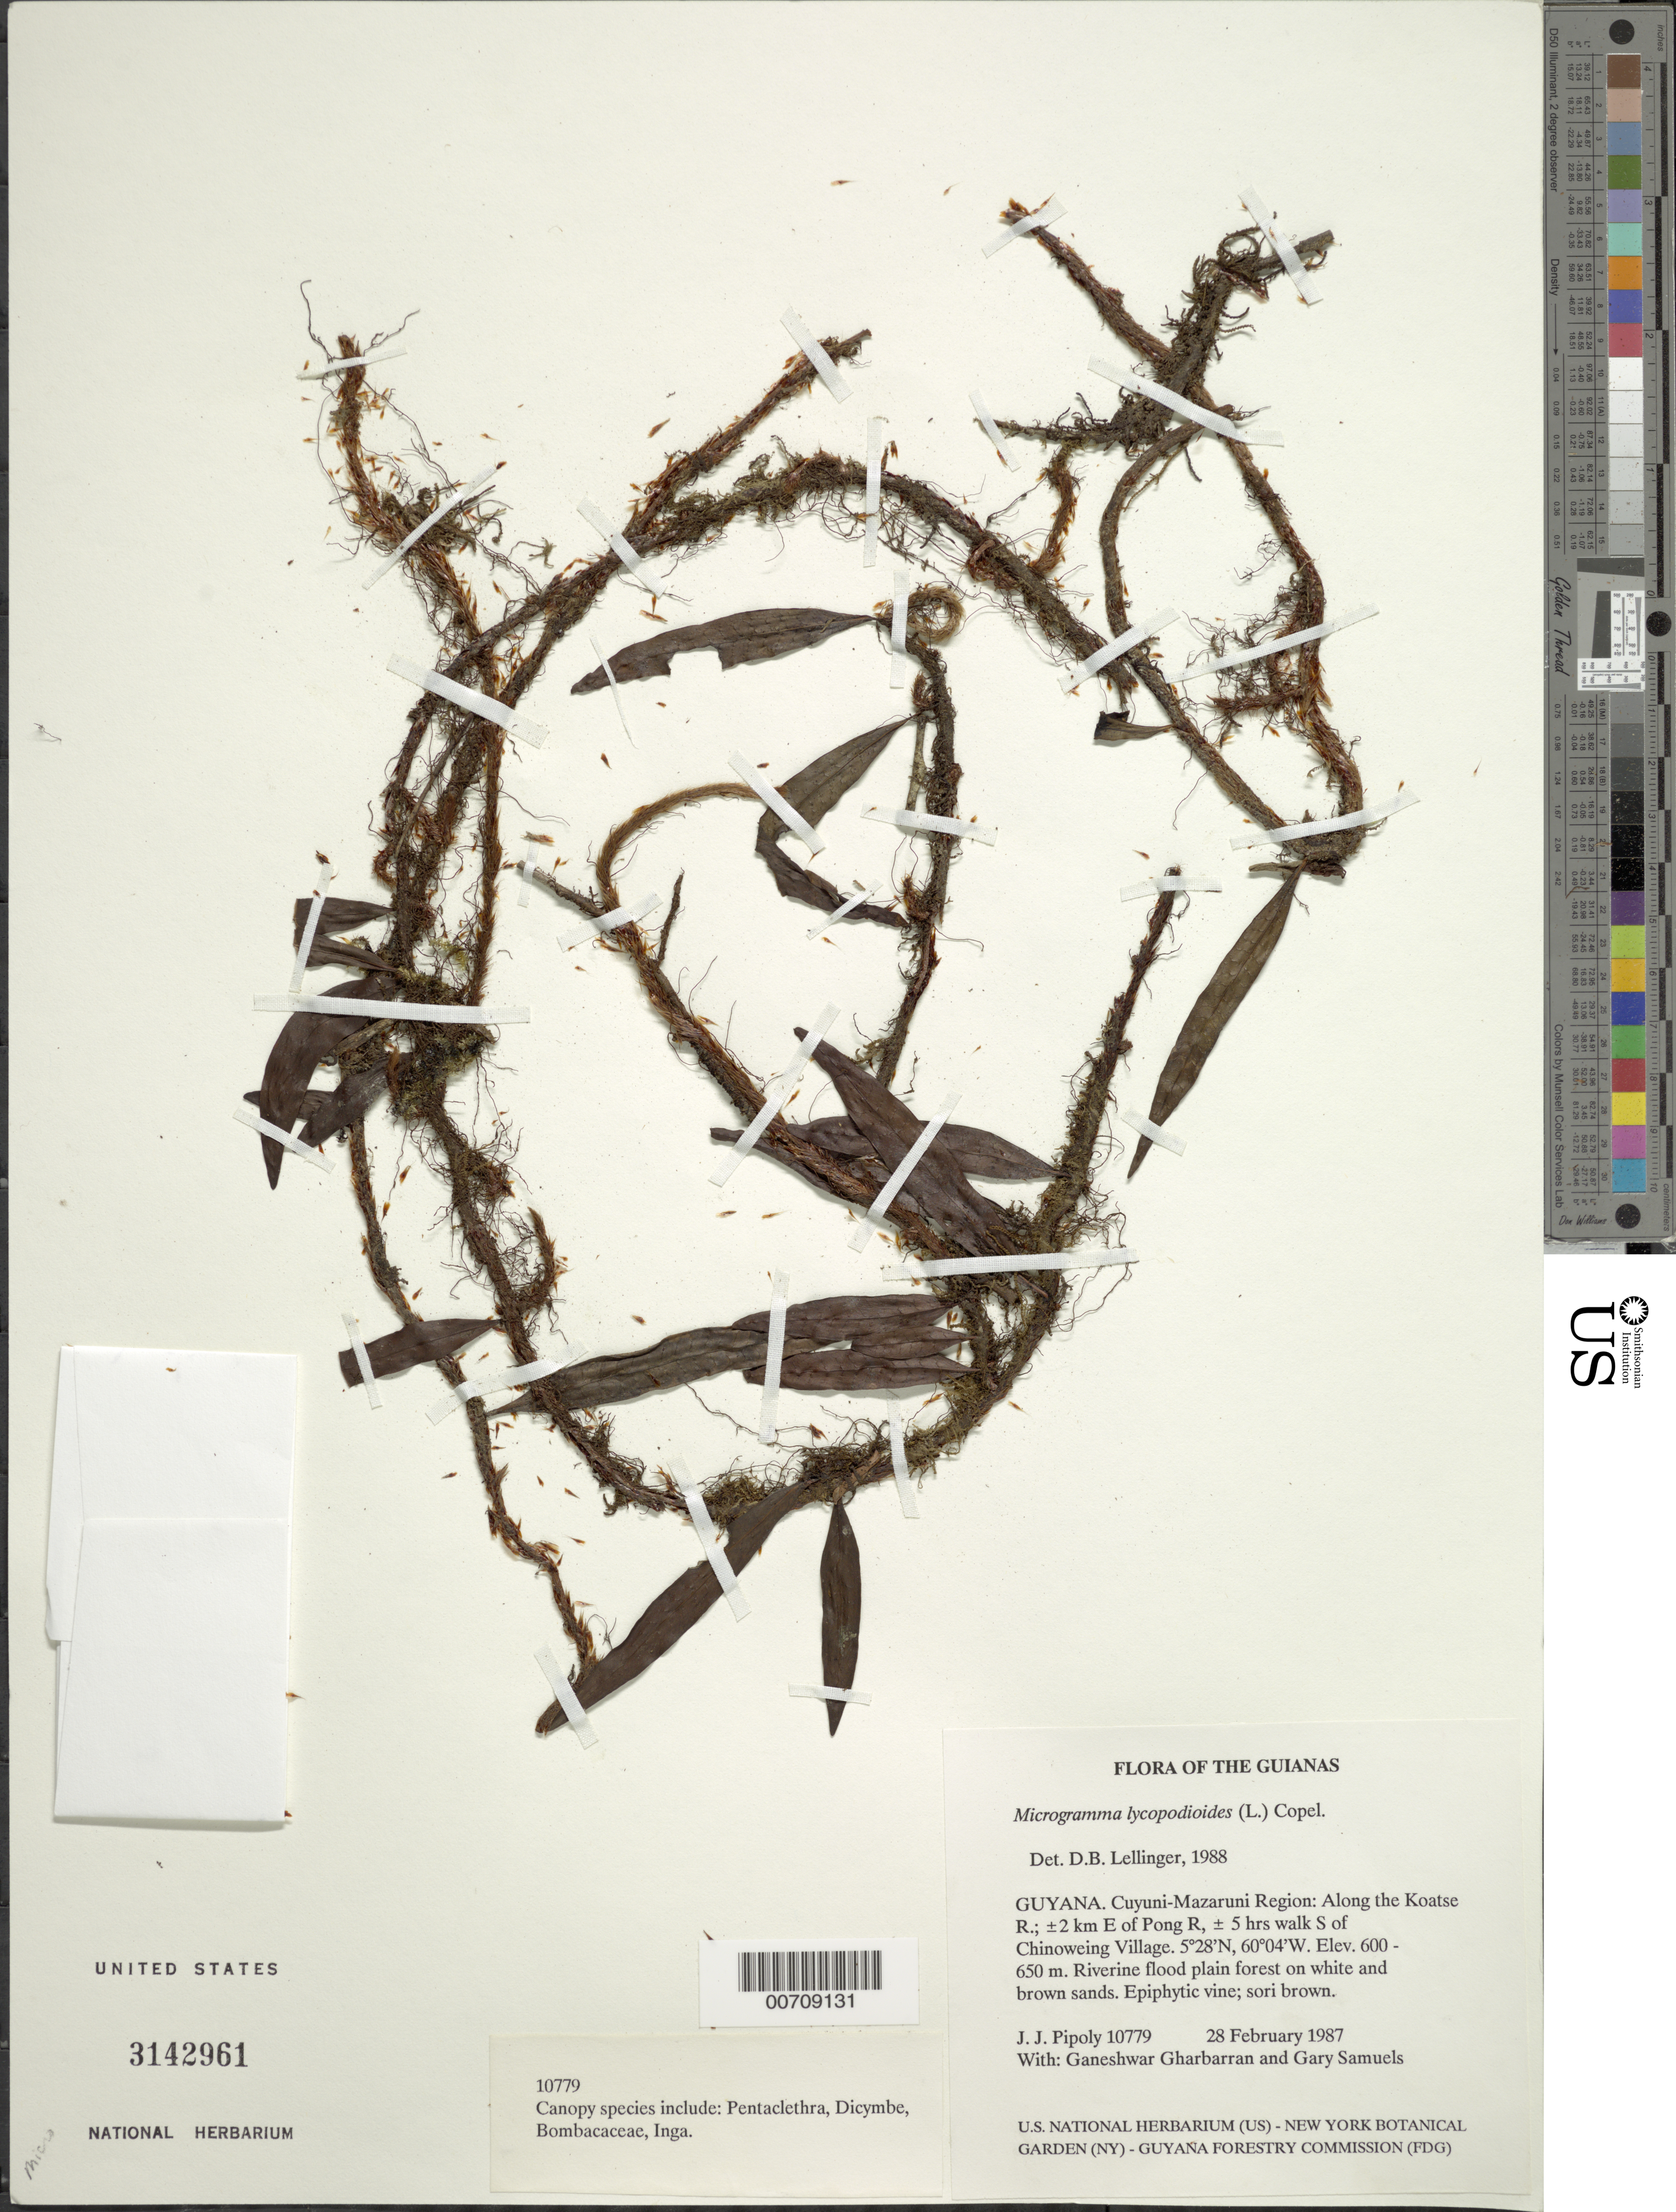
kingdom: Plantae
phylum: Tracheophyta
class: Polypodiopsida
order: Polypodiales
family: Polypodiaceae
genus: Microgramma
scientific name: Microgramma lycopodioides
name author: (L.) Copel.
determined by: Lellinger, David B., (BOT), Smithsonian Institution - National Museum of Natural History (UNITED STATES)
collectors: J. J. Pipoly, G. Gharbarran & G. Samuels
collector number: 10779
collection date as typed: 28 February 1987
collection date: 1987-02-28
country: Guyana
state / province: Cuyuni-Mazaruni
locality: Along the Koatse R.; ±2 km E of Pong R, ± 5 hrs walk S of Chinoweing Village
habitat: Riverine flood plain forest on white and brown sands; canopy spp. include Pentaclethra, Dicymbe, Bombacaceae, Inga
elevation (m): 600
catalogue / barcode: US 3142961